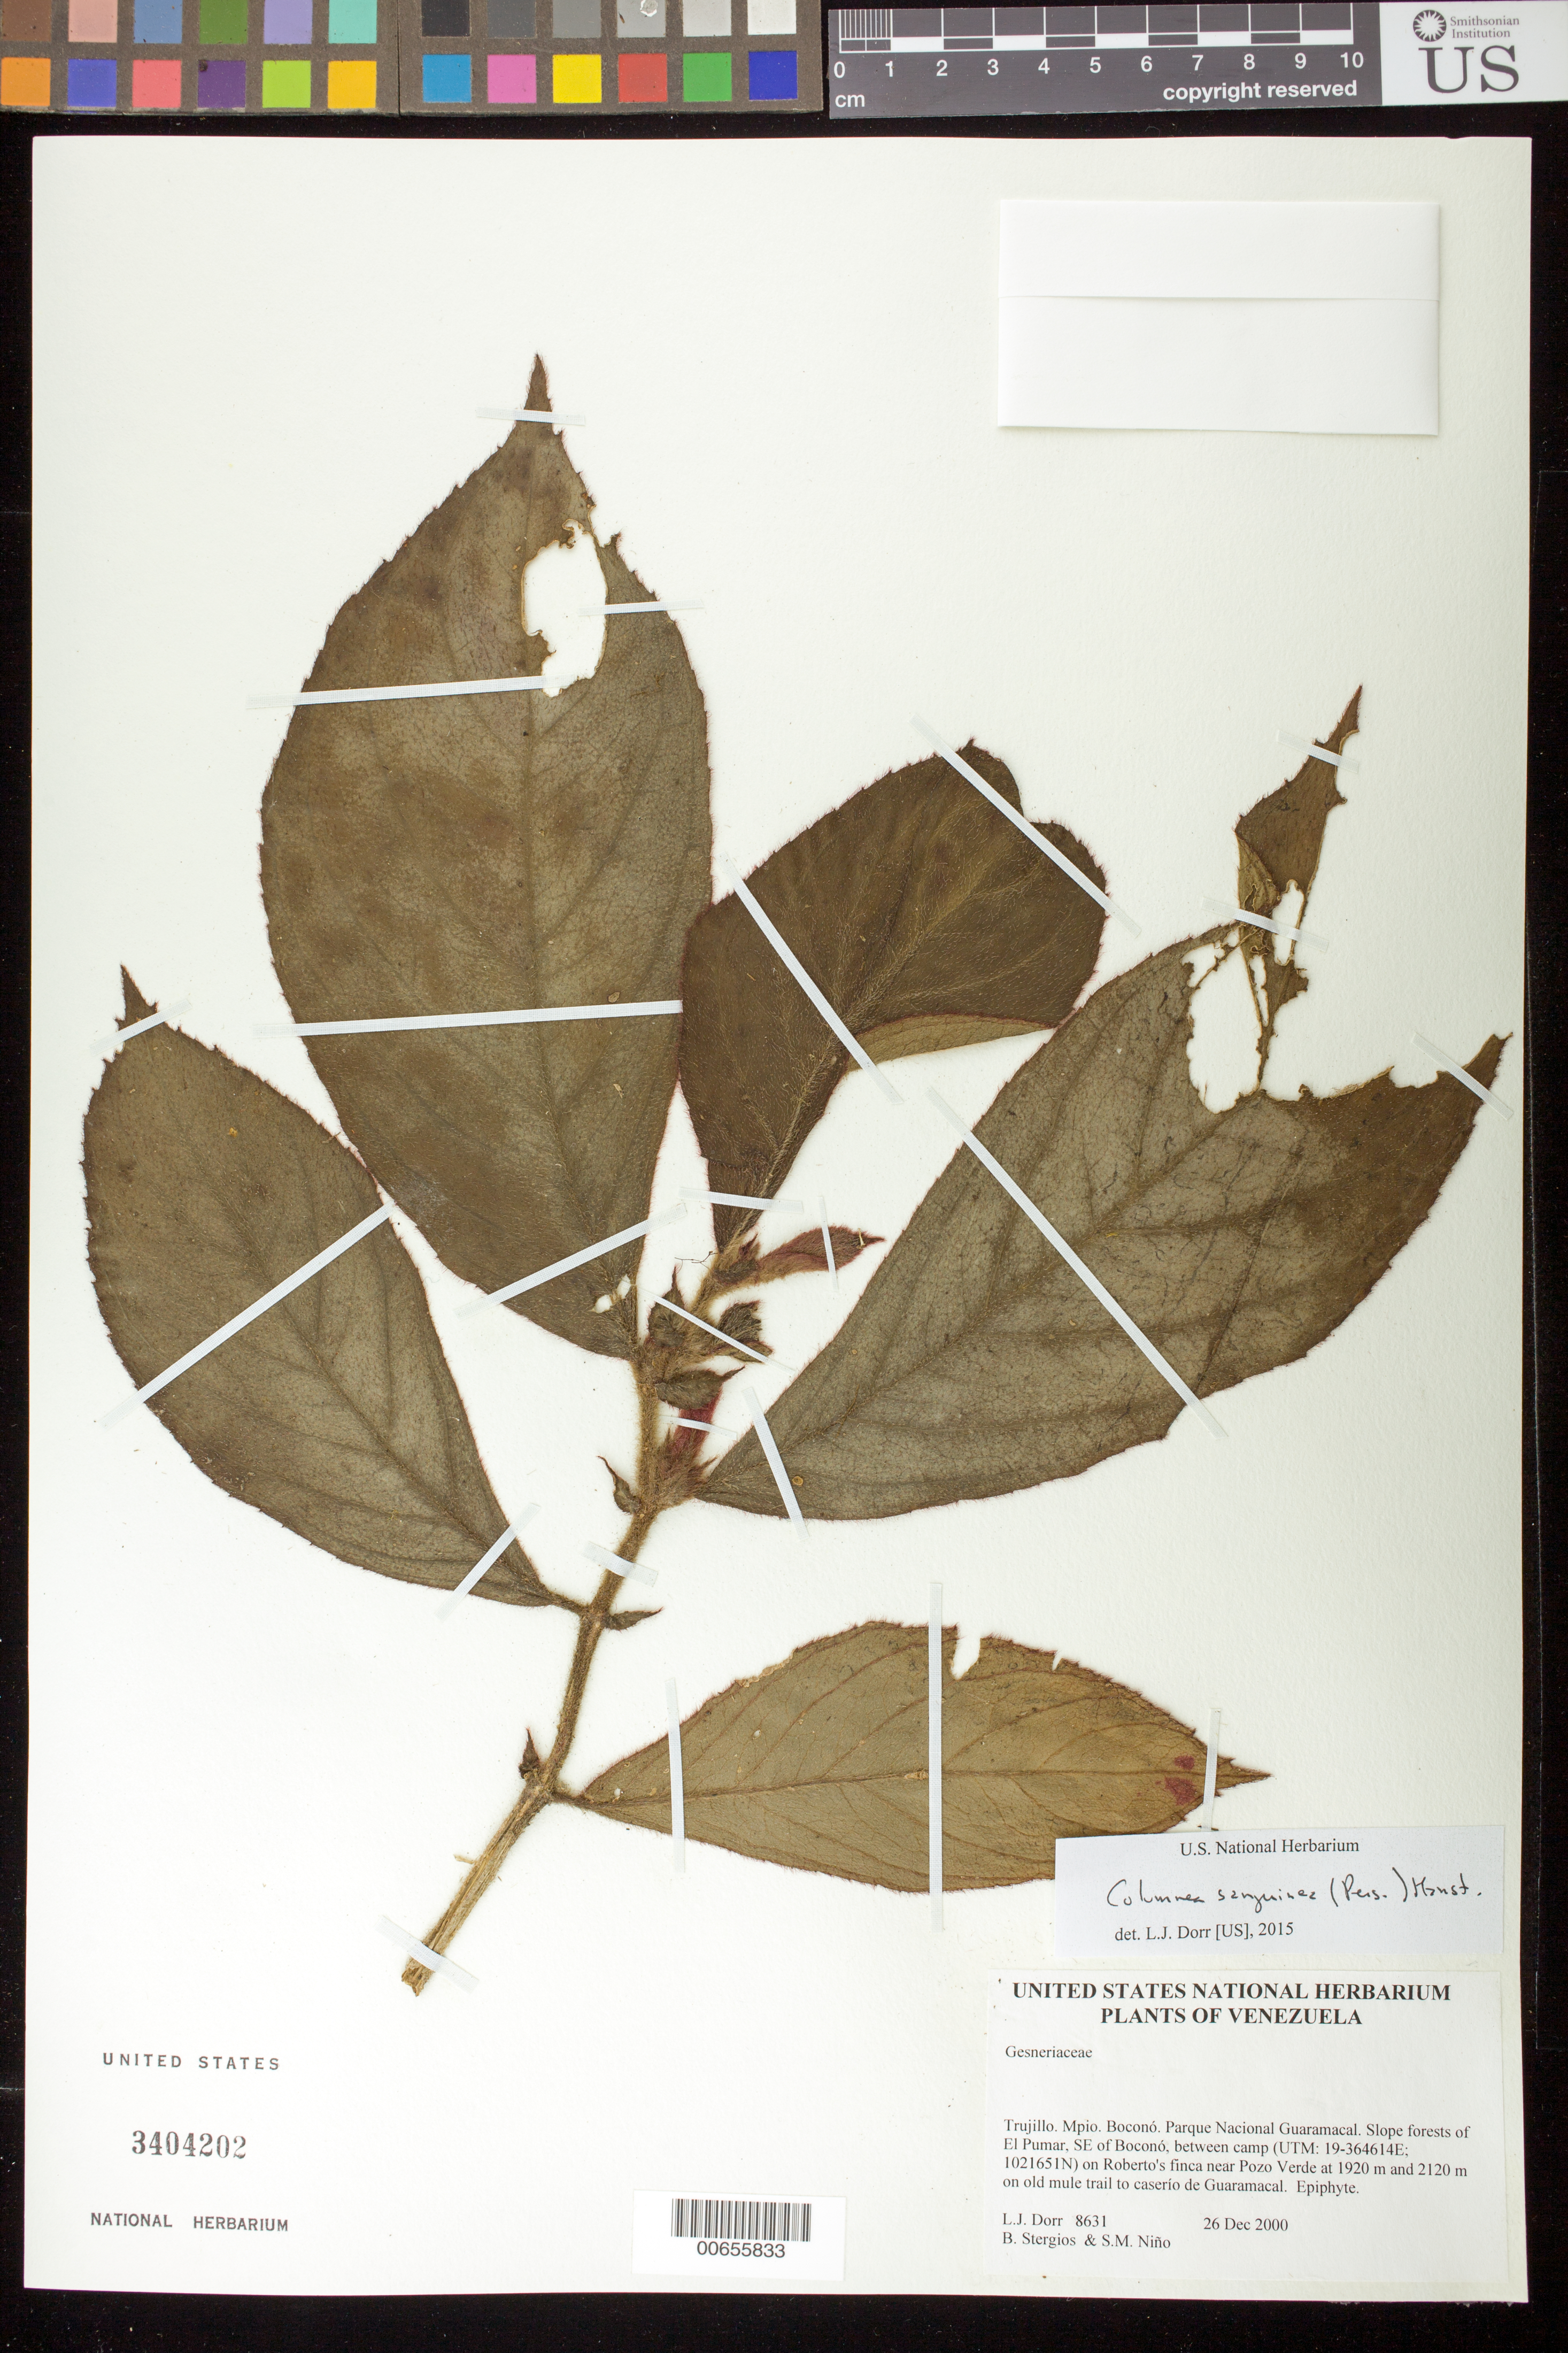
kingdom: Plantae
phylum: Tracheophyta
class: Magnoliopsida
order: Lamiales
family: Gesneriaceae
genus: Columnea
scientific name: Columnea sanguinea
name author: (Pers.) Hanst.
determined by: Dorr, L. J., (BOT), Smithsonian Institution - National Museum of Natural History (UNITED STATES)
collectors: L. J. Dorr, B. G. Stergios & S. M. Niño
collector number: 8631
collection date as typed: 26 Dec 2000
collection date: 2000-12-26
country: Venezuela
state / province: Trujillo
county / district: Boconó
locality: Parque Nacional Guaramacal. El Pumar, SE of Boconó, between camp on Roberto's finca near Pozo Verde at 1920 m and 2120 m on old mule trail to caserío de Guaramacal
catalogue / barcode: US 3404202